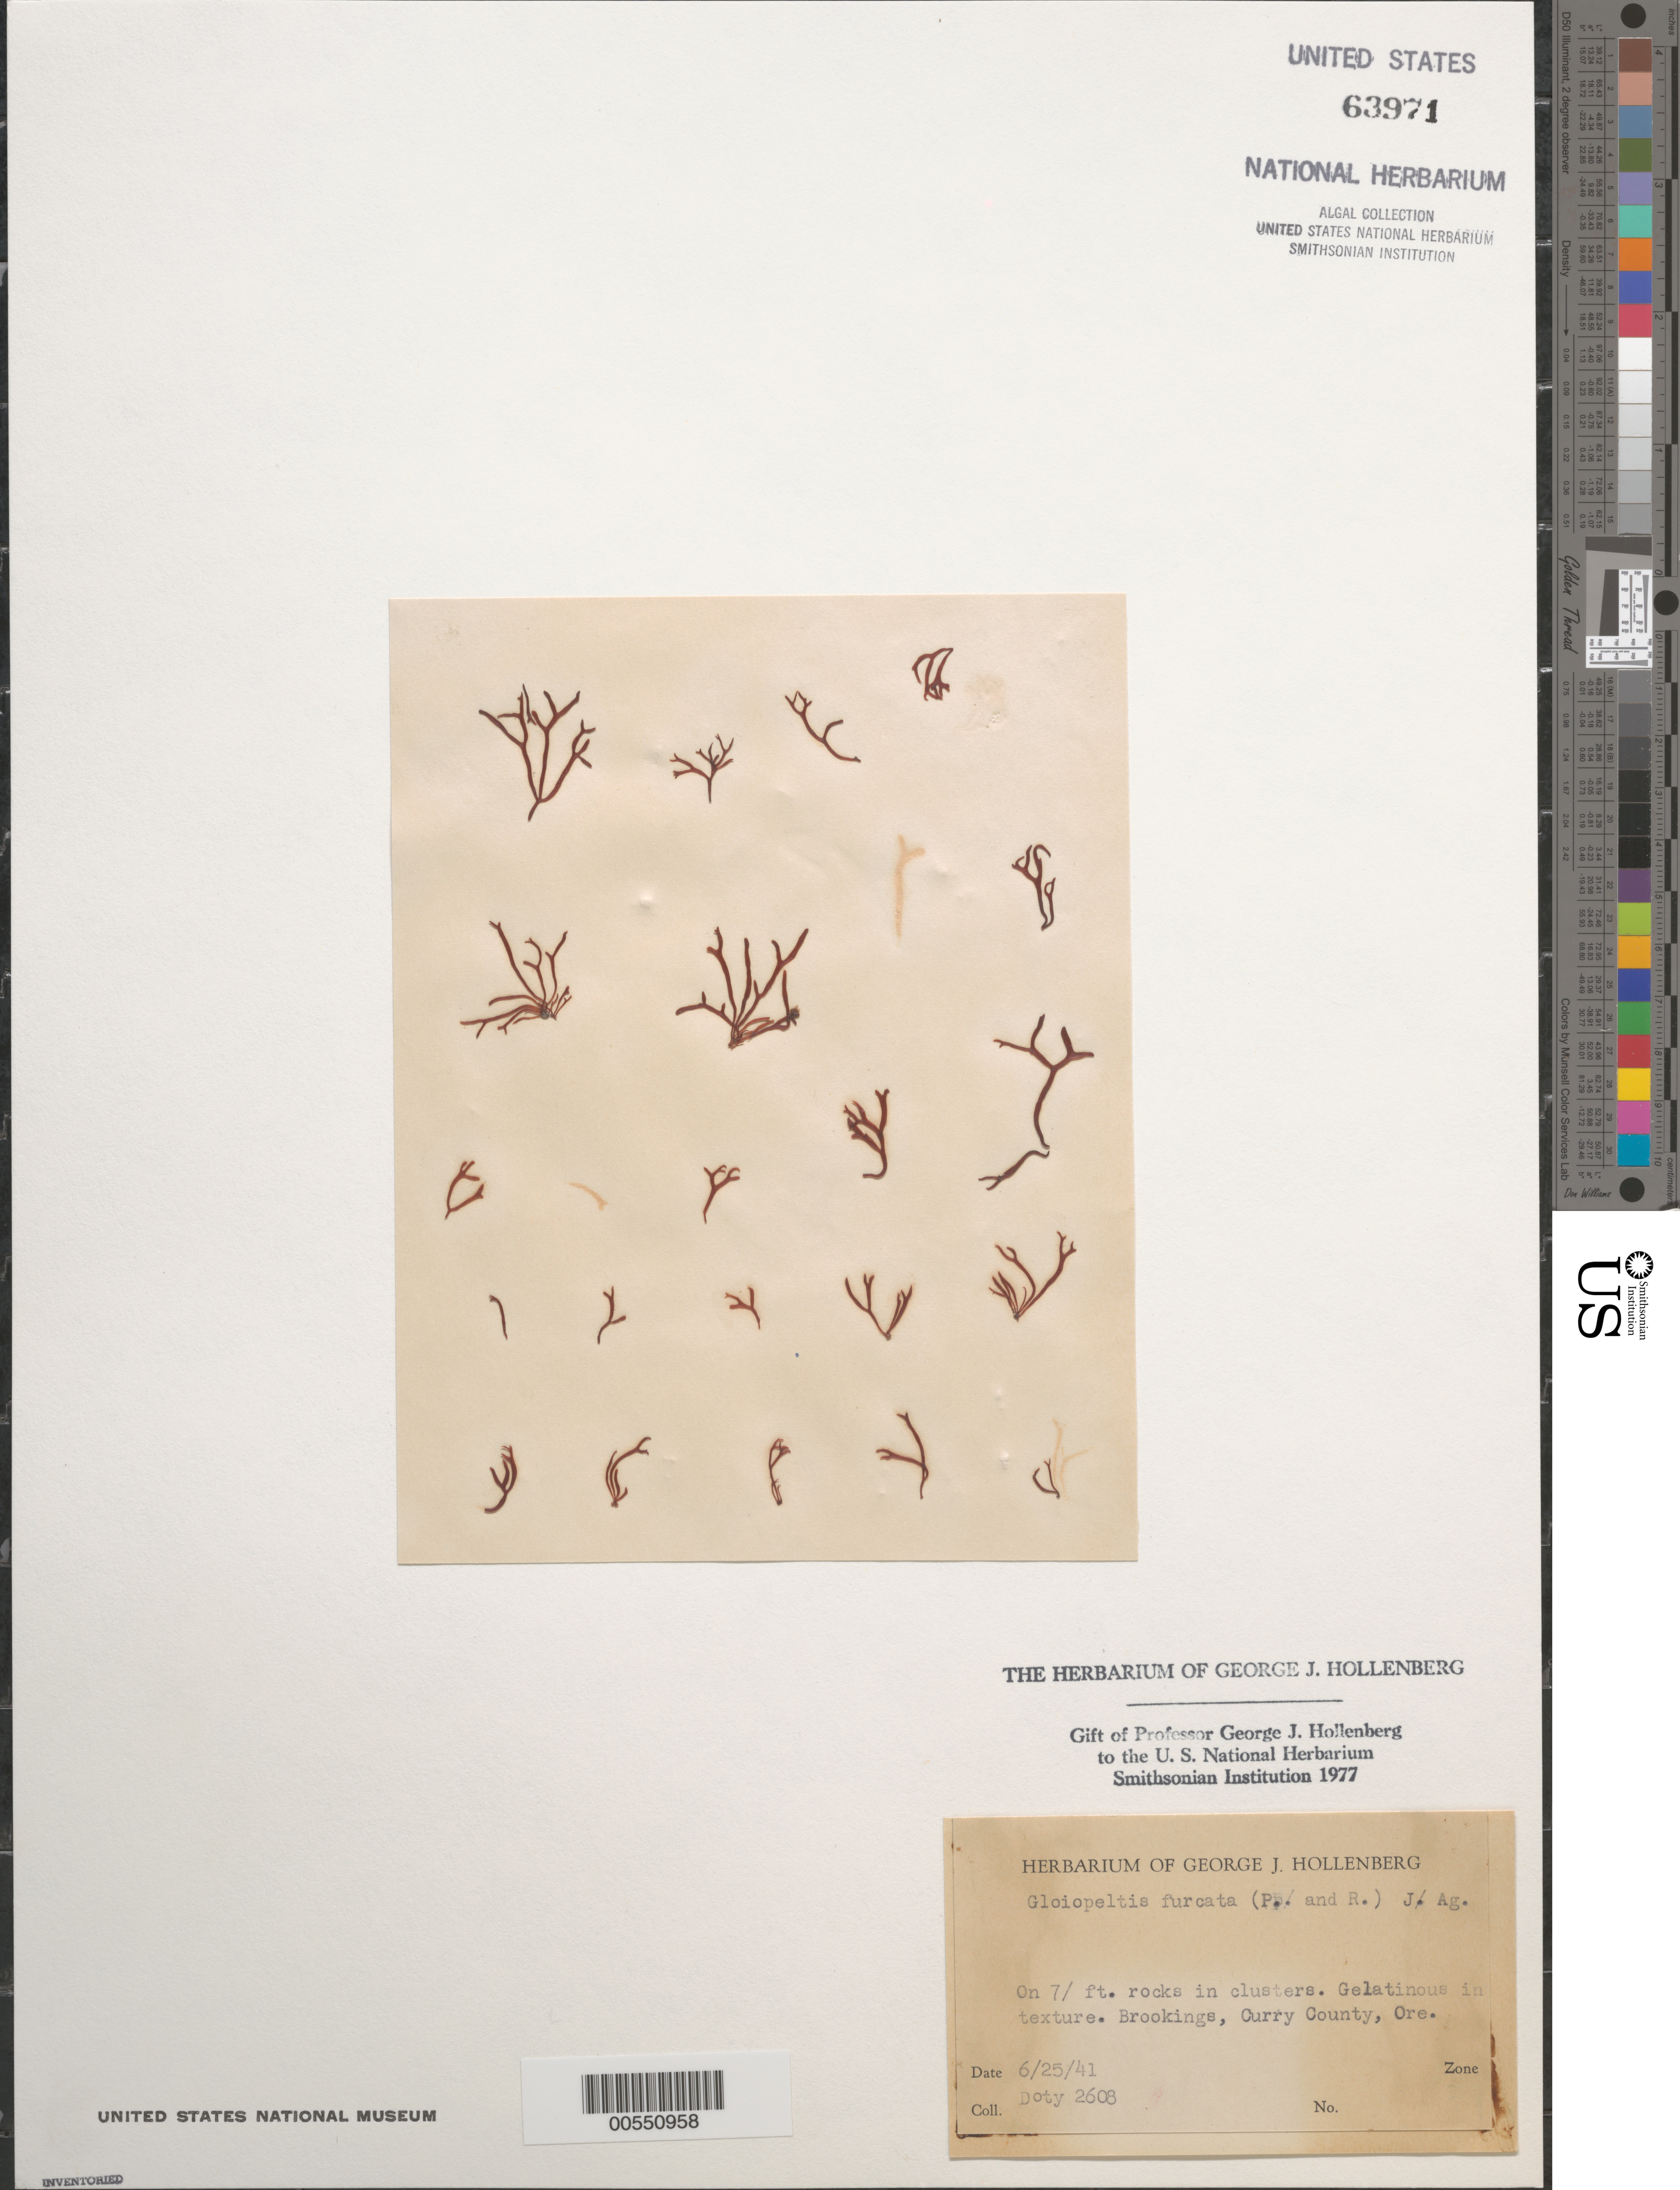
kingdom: Plantae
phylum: Rhodophyta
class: Florideophyceae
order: Gigartinales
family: Endocladiaceae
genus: Gloiopeltis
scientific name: Gloiopeltis furcata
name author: (Postels & Rupr.) J. Agardh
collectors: M. S. Doty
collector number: MSD 2608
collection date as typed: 25 Jun 1941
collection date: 1941-06-25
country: United States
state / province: Oregon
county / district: Curry County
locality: Brookings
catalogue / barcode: US 63971